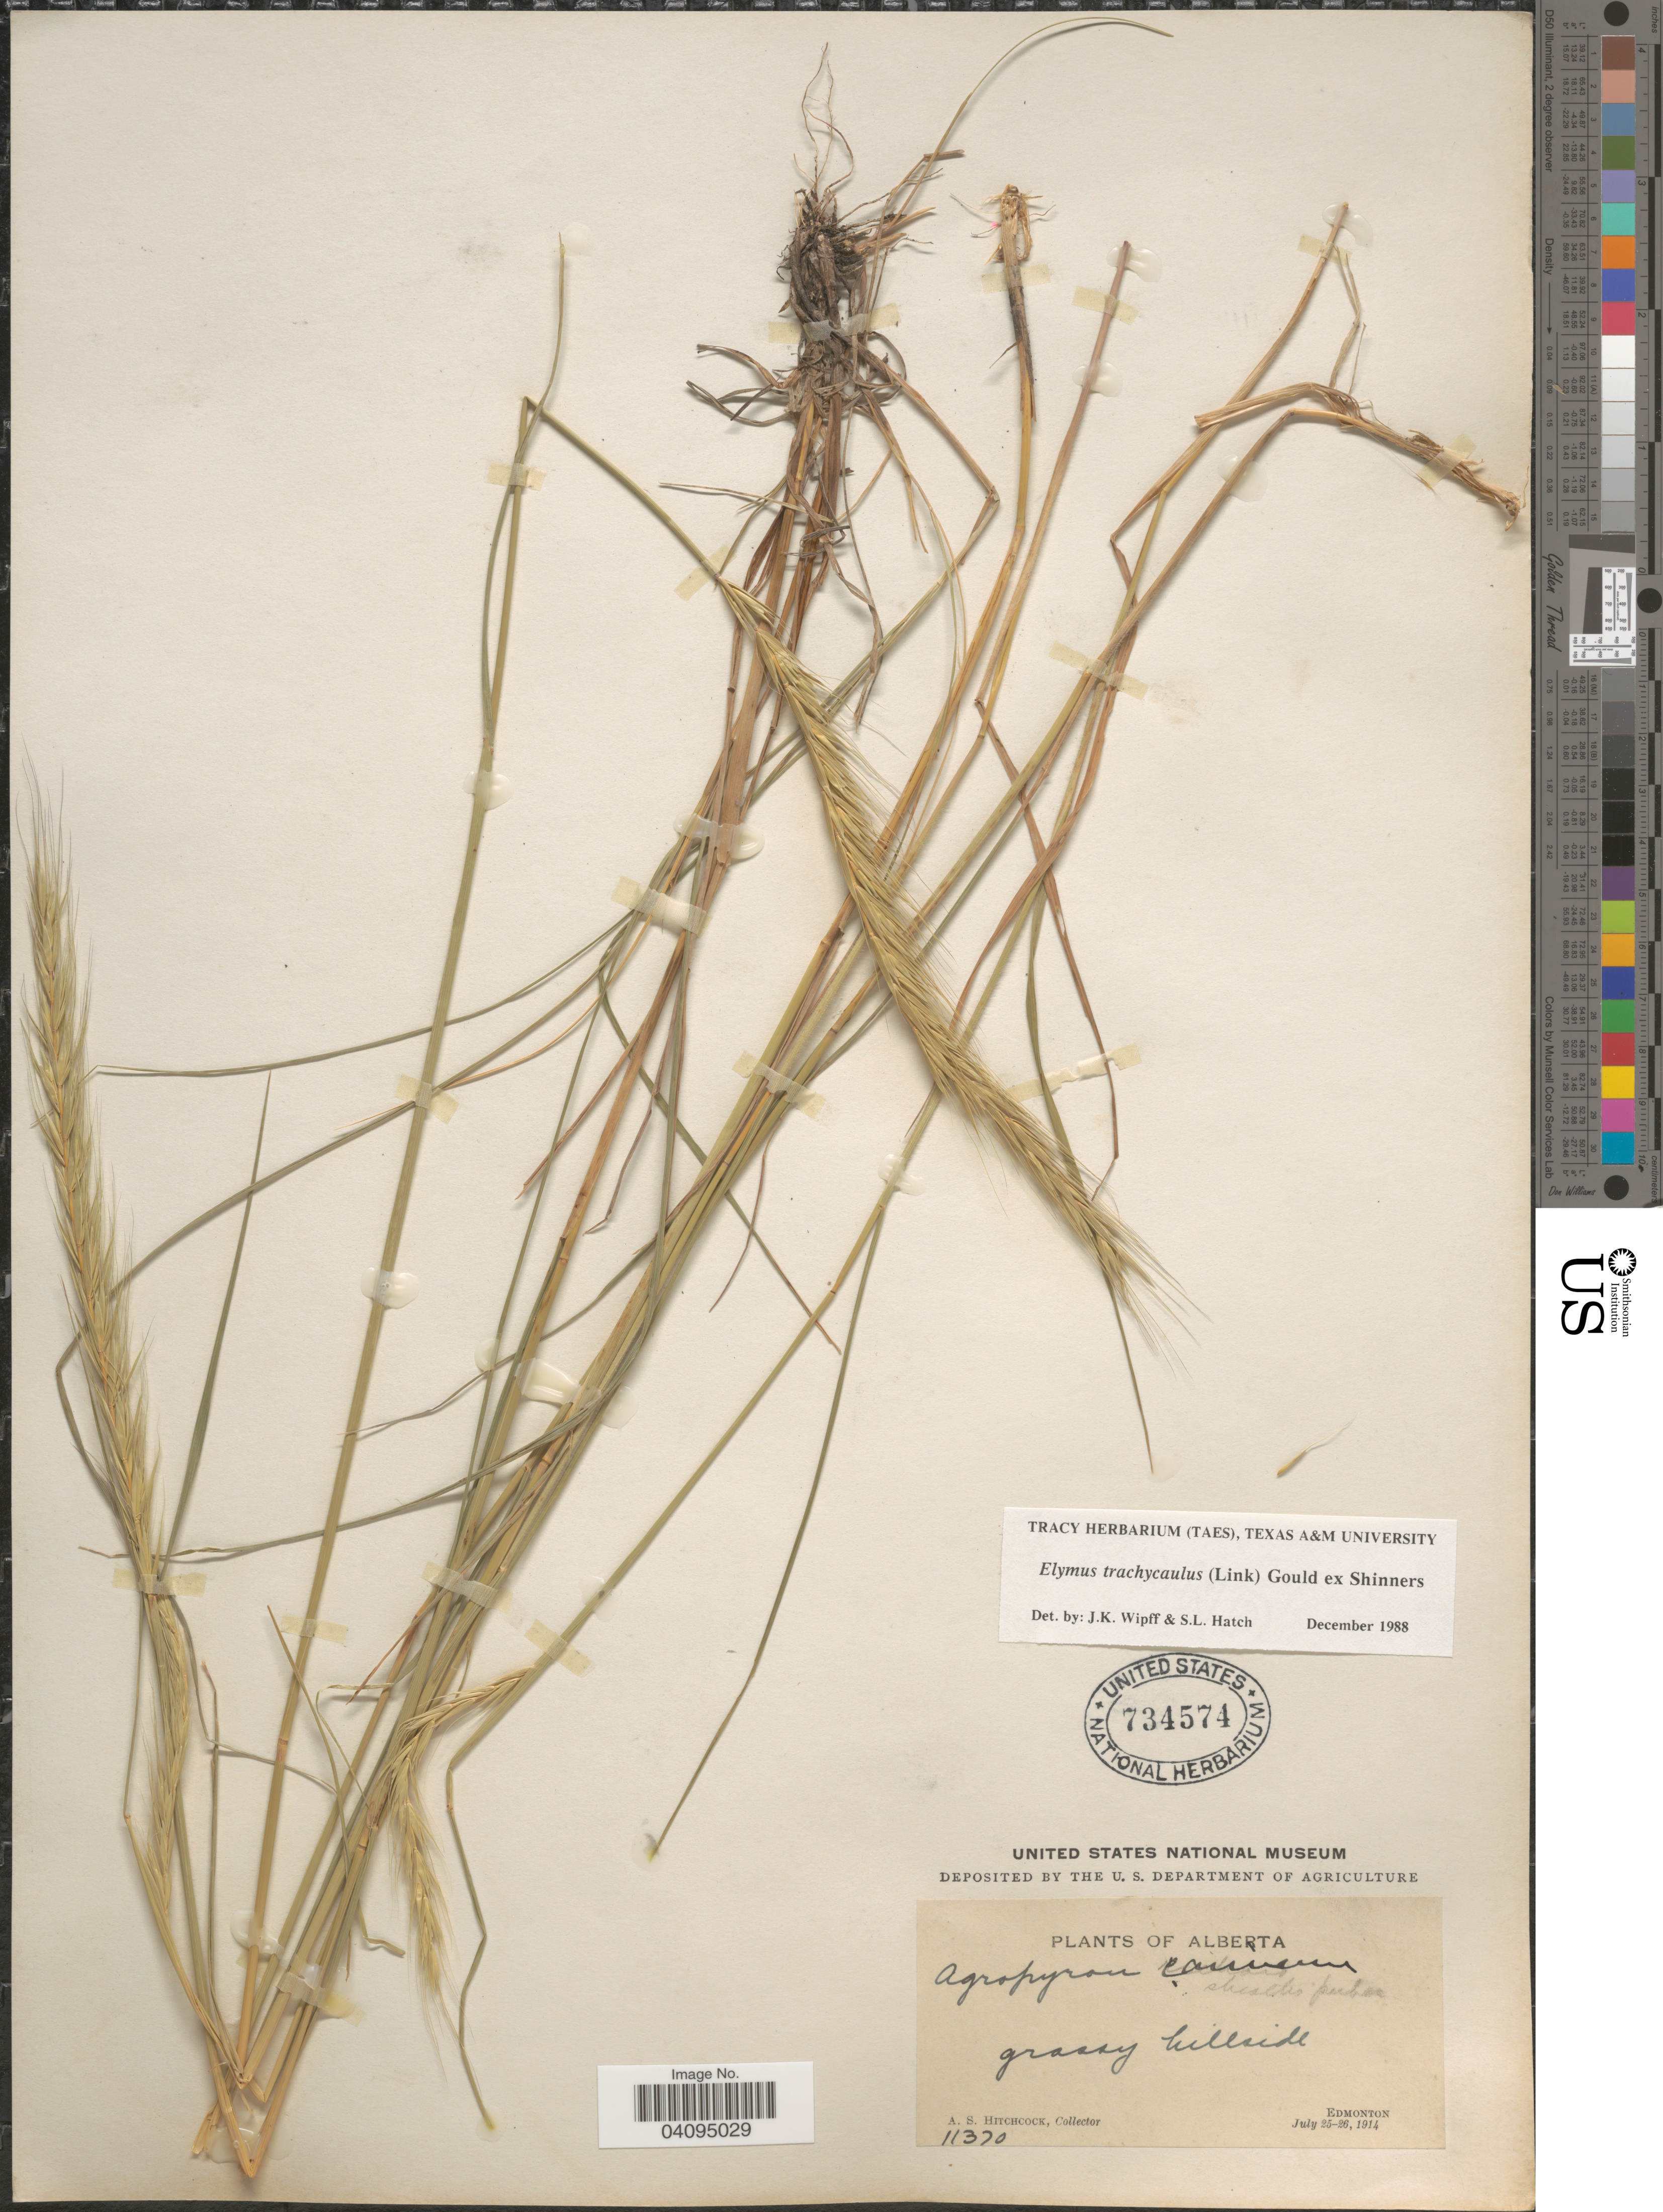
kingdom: Plantae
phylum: Tracheophyta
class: Liliopsida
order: Poales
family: Poaceae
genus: Elymus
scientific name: Elymus trachycaulus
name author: (Link) Gould ex Shinners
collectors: A. S. Hitchcock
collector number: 11370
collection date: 1914-07-25/1914-07-26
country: Canada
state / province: Alberta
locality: Edmonton.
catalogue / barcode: US 734574